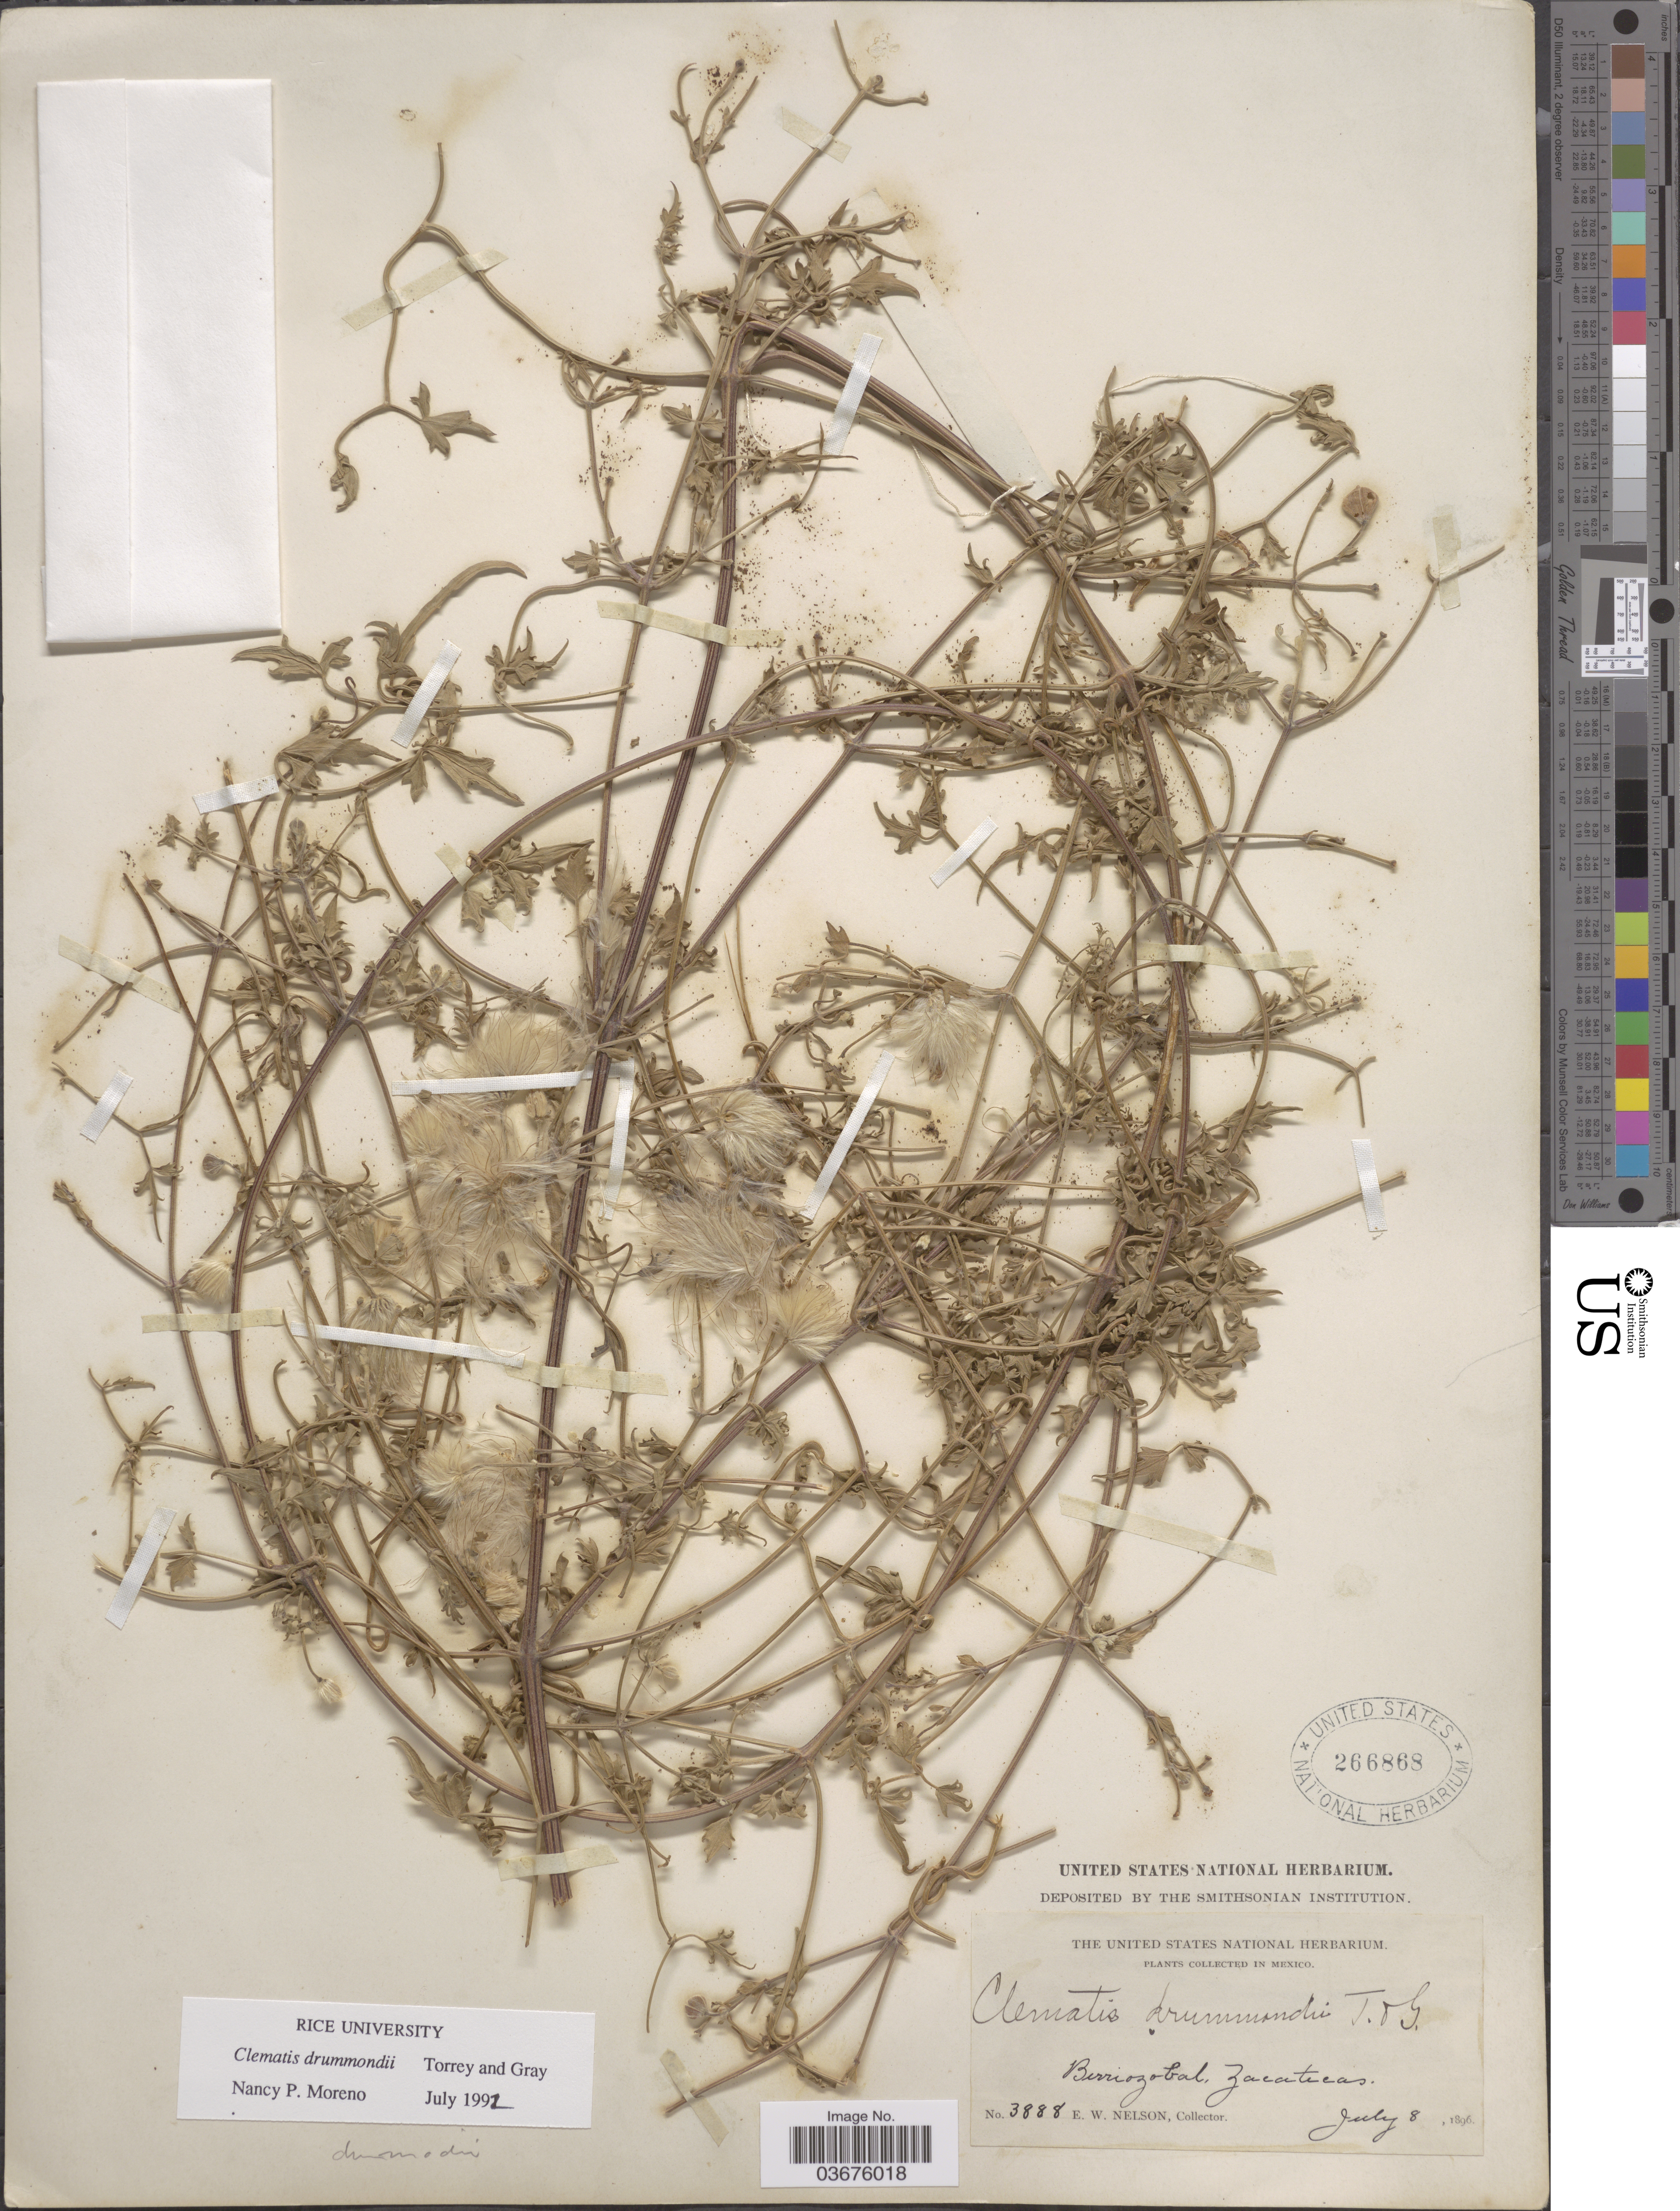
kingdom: Plantae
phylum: Tracheophyta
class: Magnoliopsida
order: Ranunculales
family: Ranunculaceae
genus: Clematis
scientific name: Clematis drummondii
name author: Torr. & A. Gray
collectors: E. W. Nelson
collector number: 3888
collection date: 1896-07-08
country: Mexico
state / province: Zacatecas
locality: Berriozobal.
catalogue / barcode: US 266868